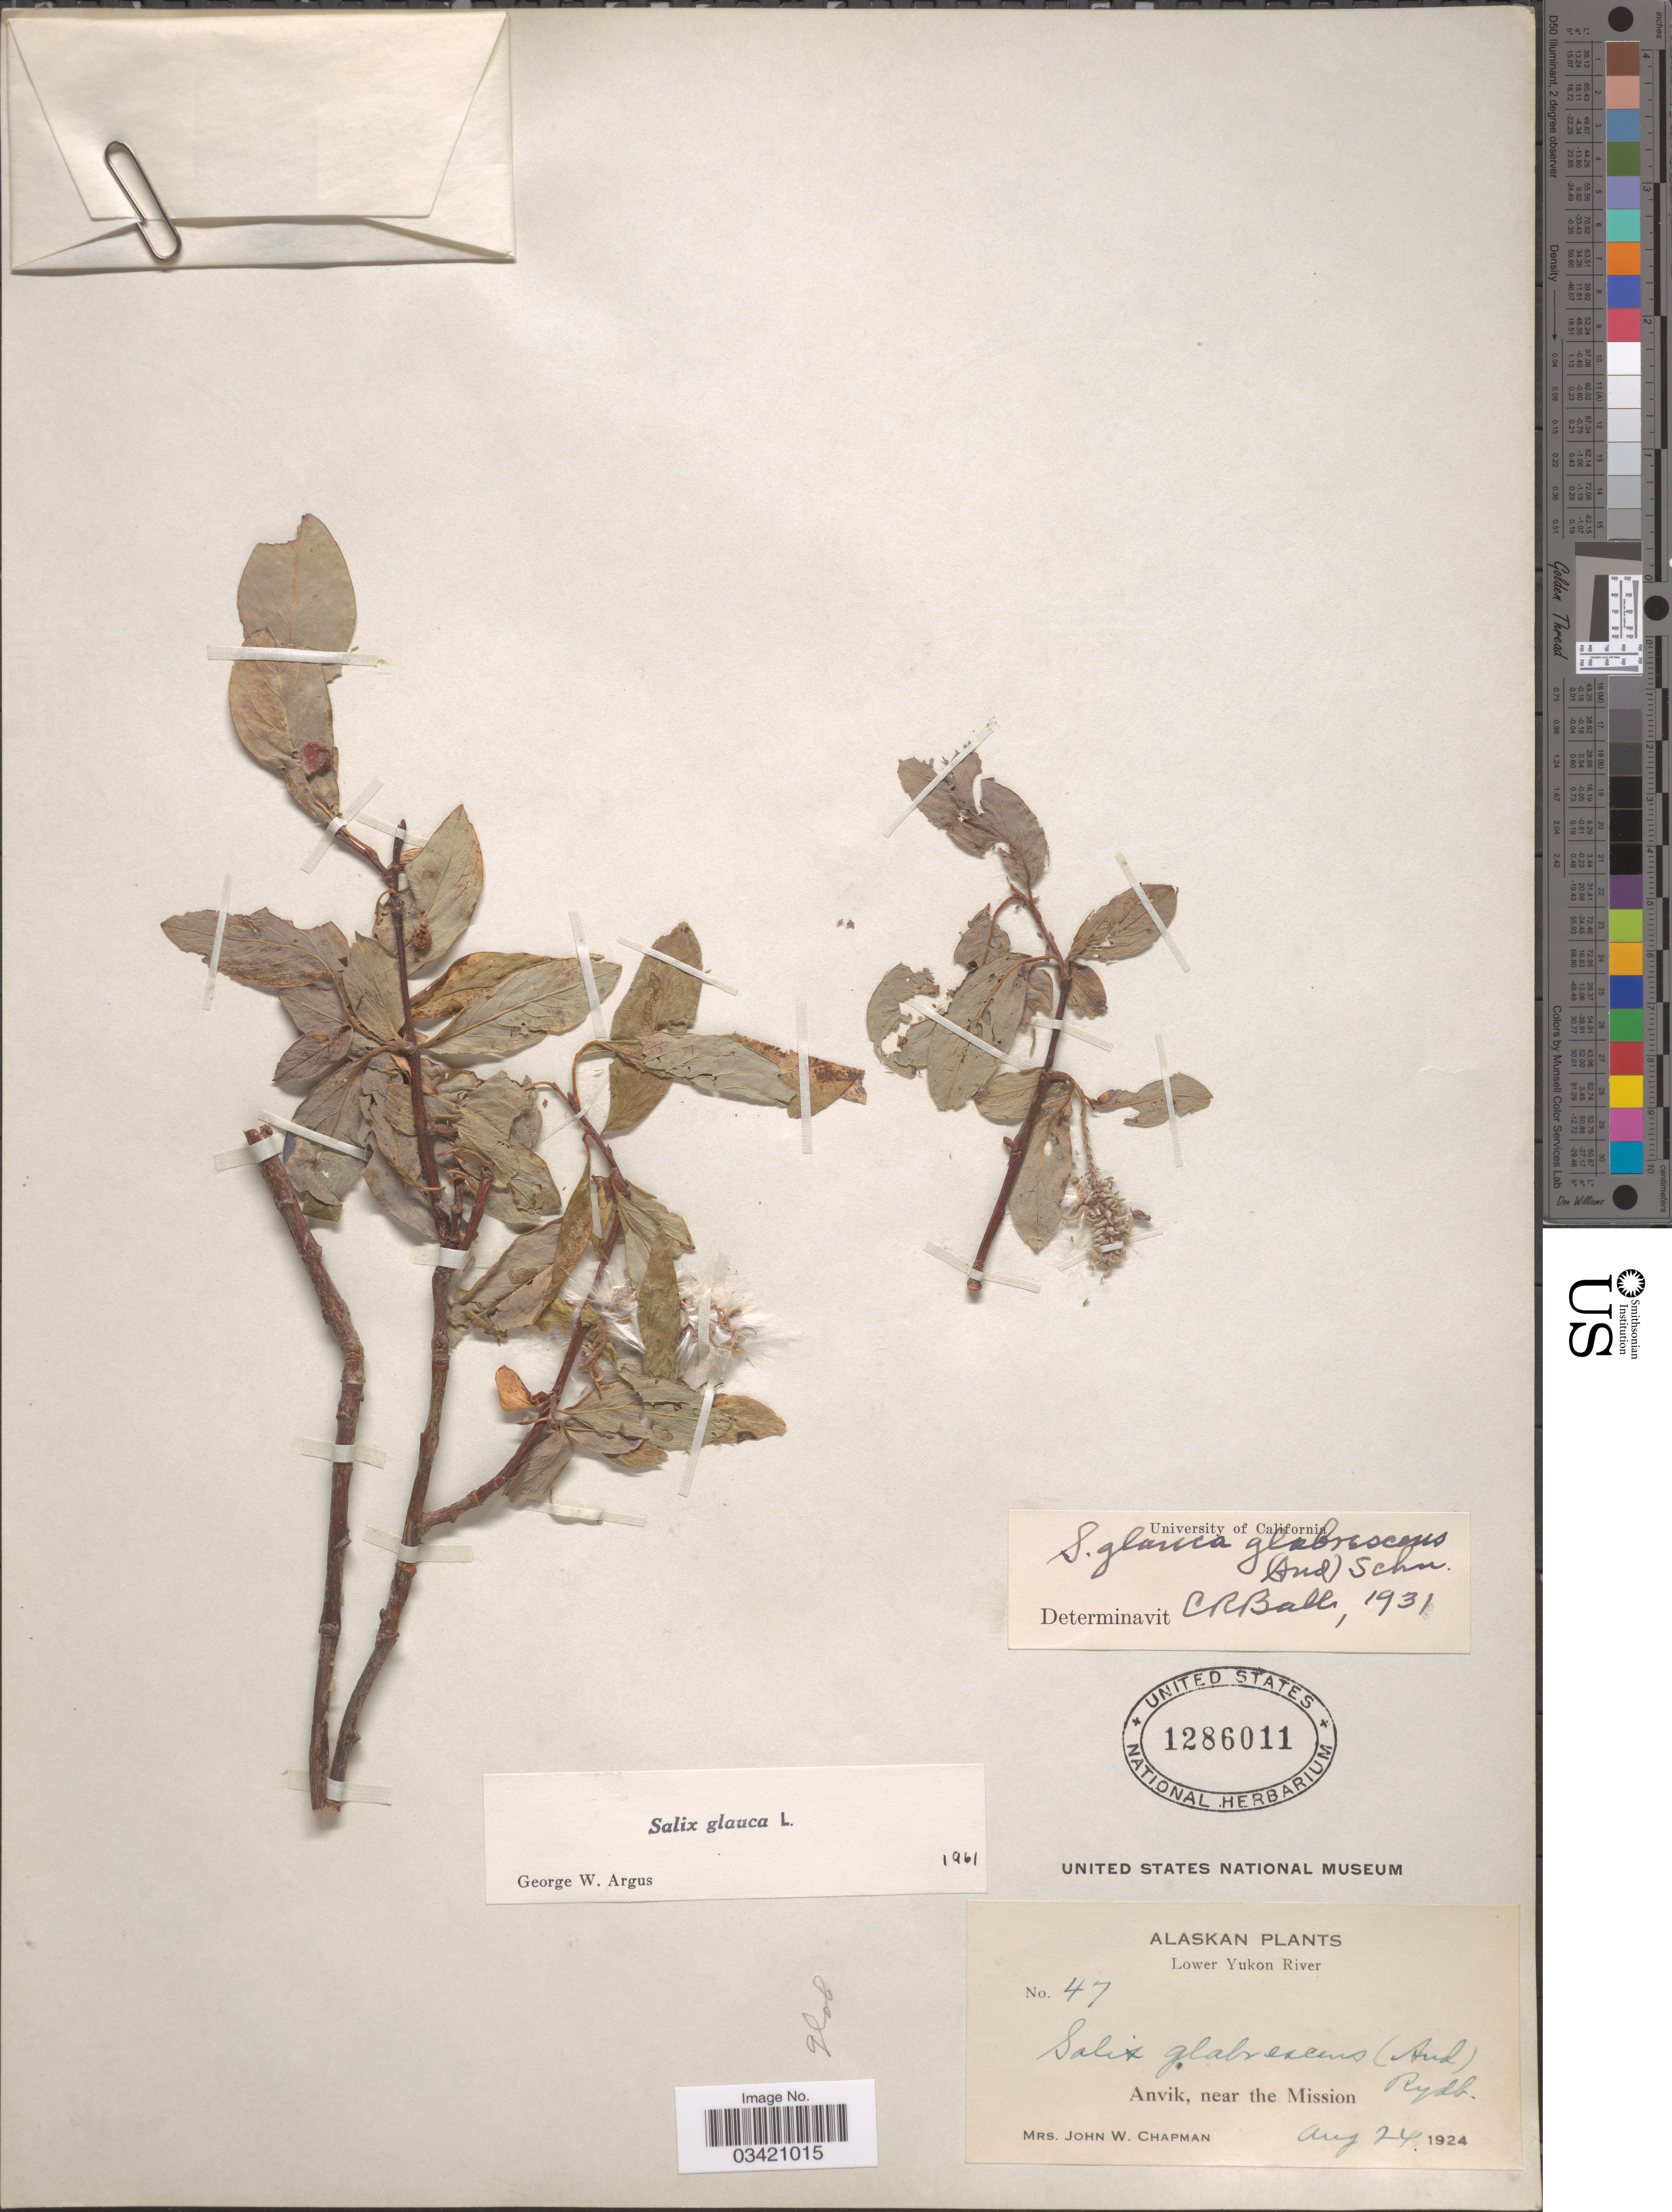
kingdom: Plantae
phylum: Tracheophyta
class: Magnoliopsida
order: Malpighiales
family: Salicaceae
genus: Salix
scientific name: Salix glauca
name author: L.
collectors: J. Chapman Mrs.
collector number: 47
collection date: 1924-08-24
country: United States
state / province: Alaska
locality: Lower Yukon River. Anvik, near the Mission.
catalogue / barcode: US 1286011